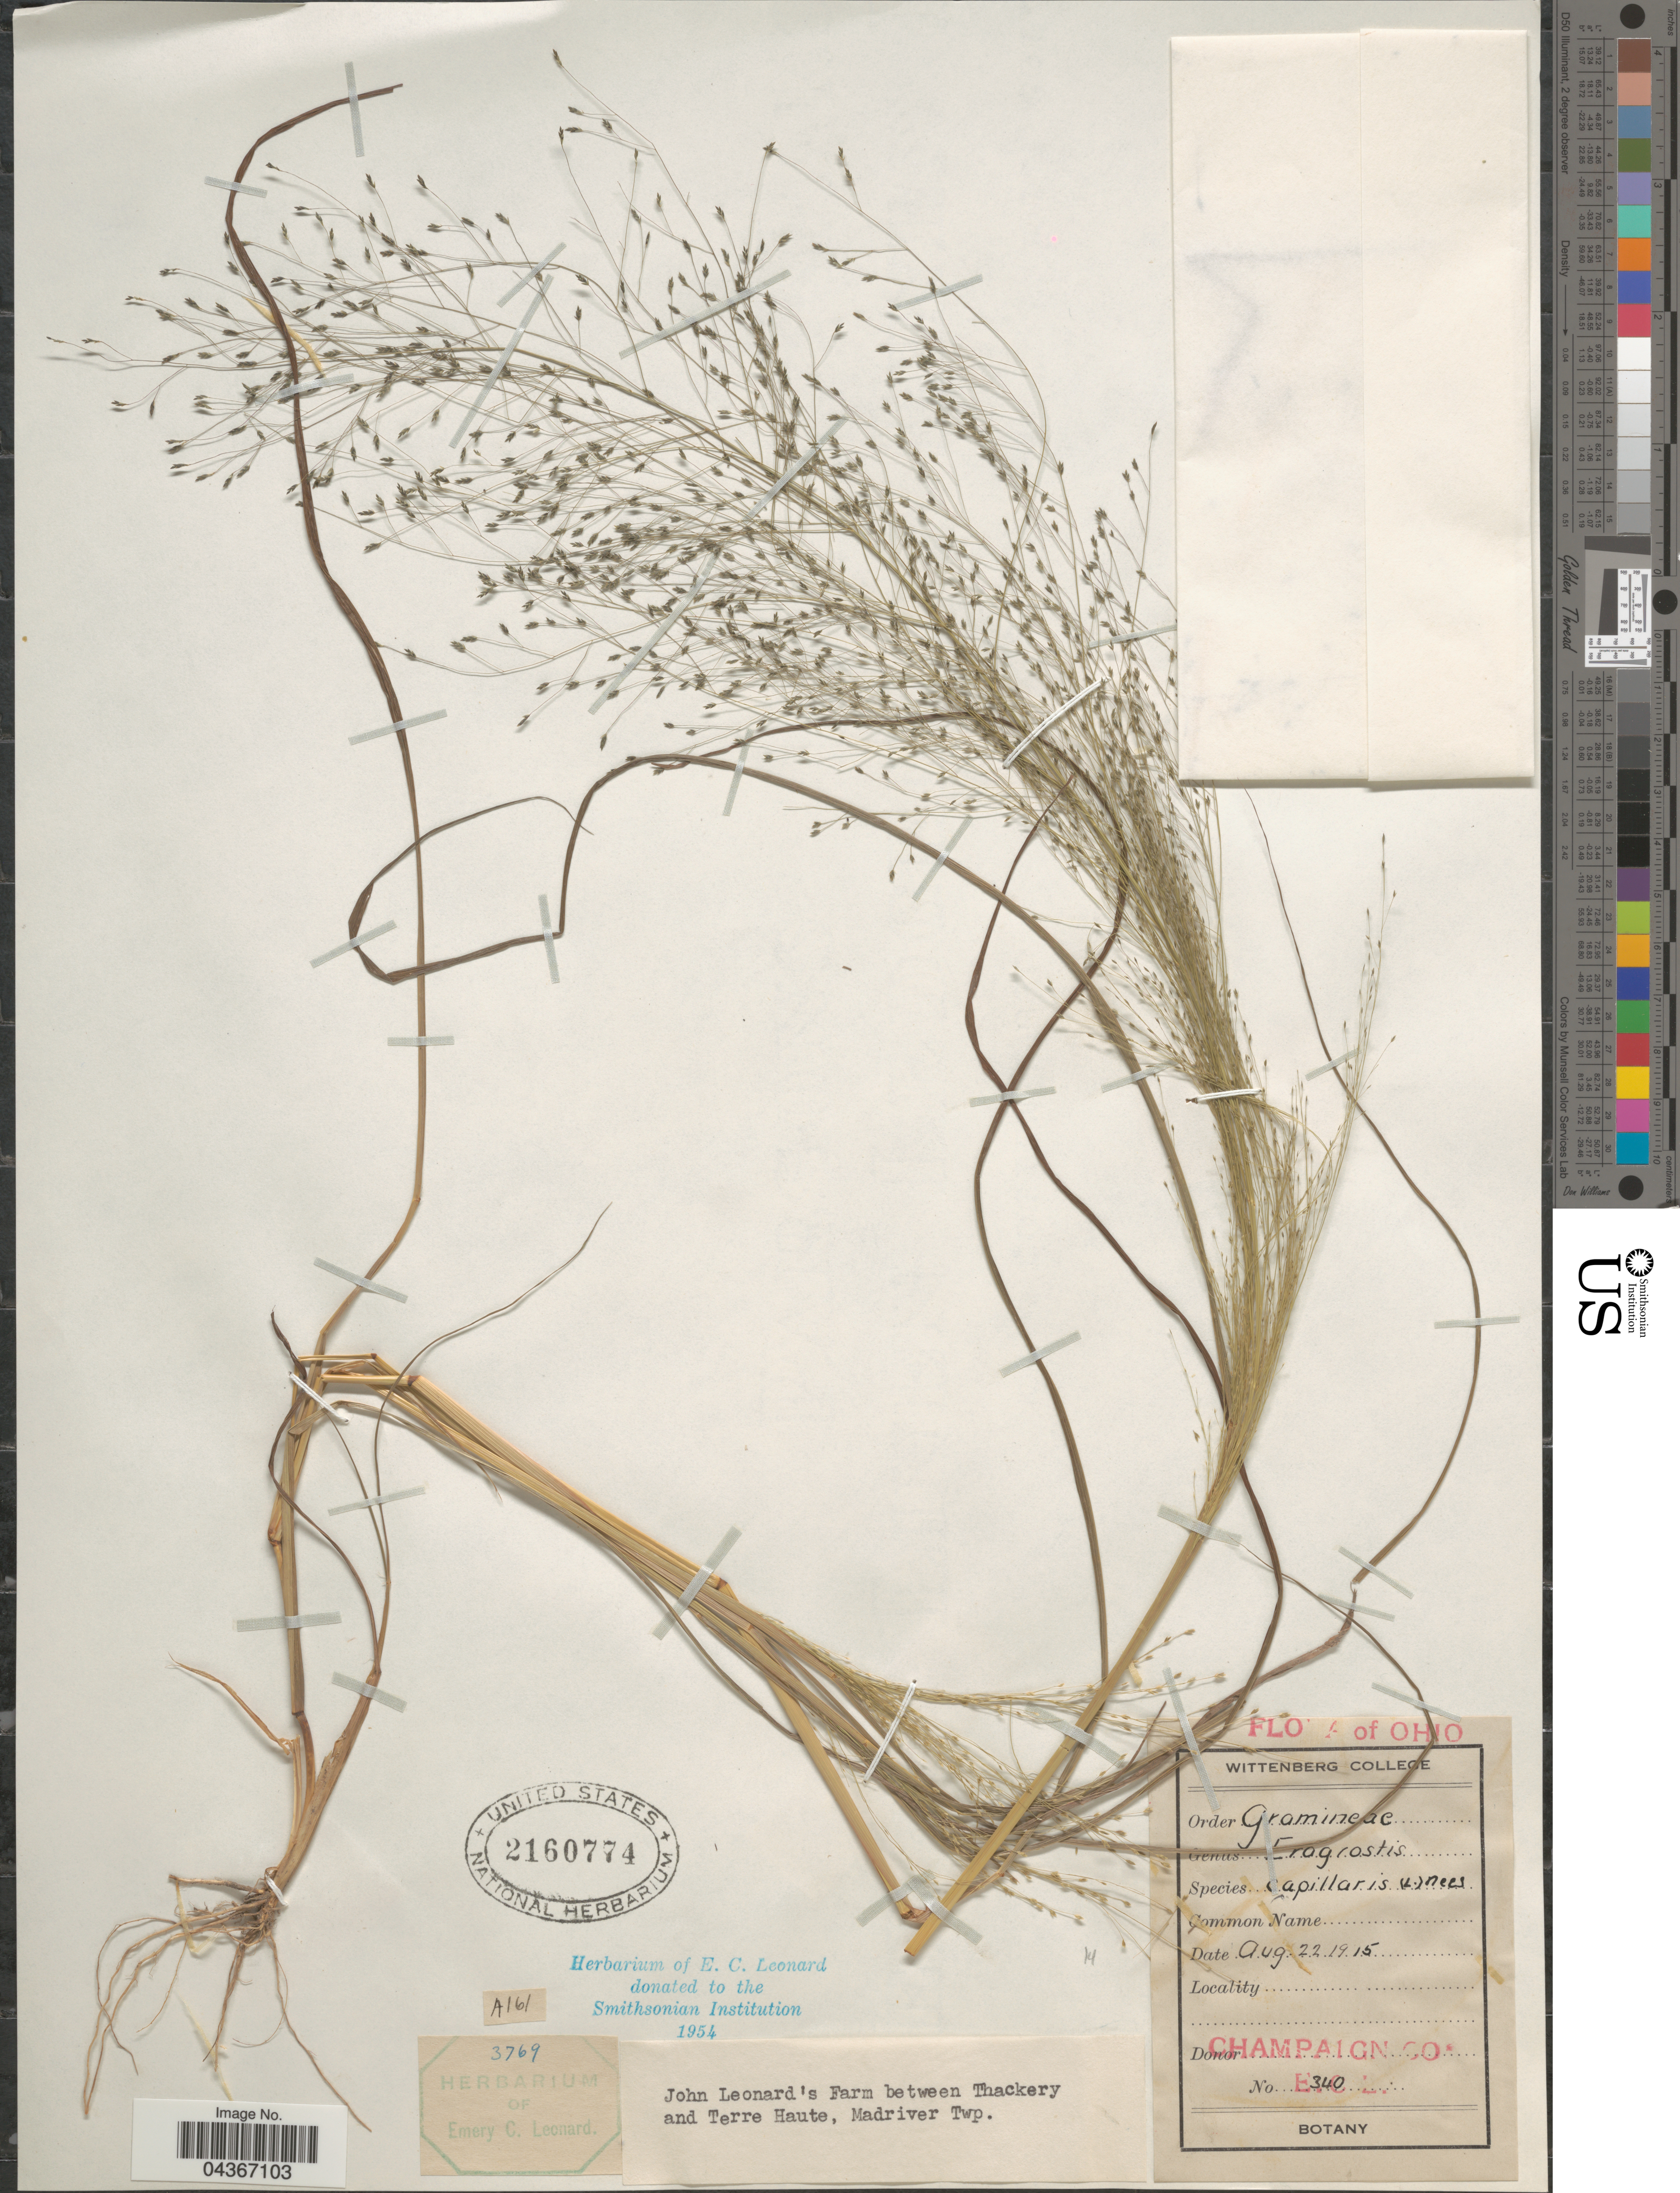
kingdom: Plantae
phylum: Tracheophyta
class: Liliopsida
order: Poales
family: Poaceae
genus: Eragrostis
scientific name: Eragrostis capillaris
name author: (L.) Nees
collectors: E. C. Leonard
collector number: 340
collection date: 1915-08-22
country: United States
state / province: Ohio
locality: Champaign Co. John Leonard's Farm between Thackery and Terre Haute, Madriver Twp.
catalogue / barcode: US 2160774